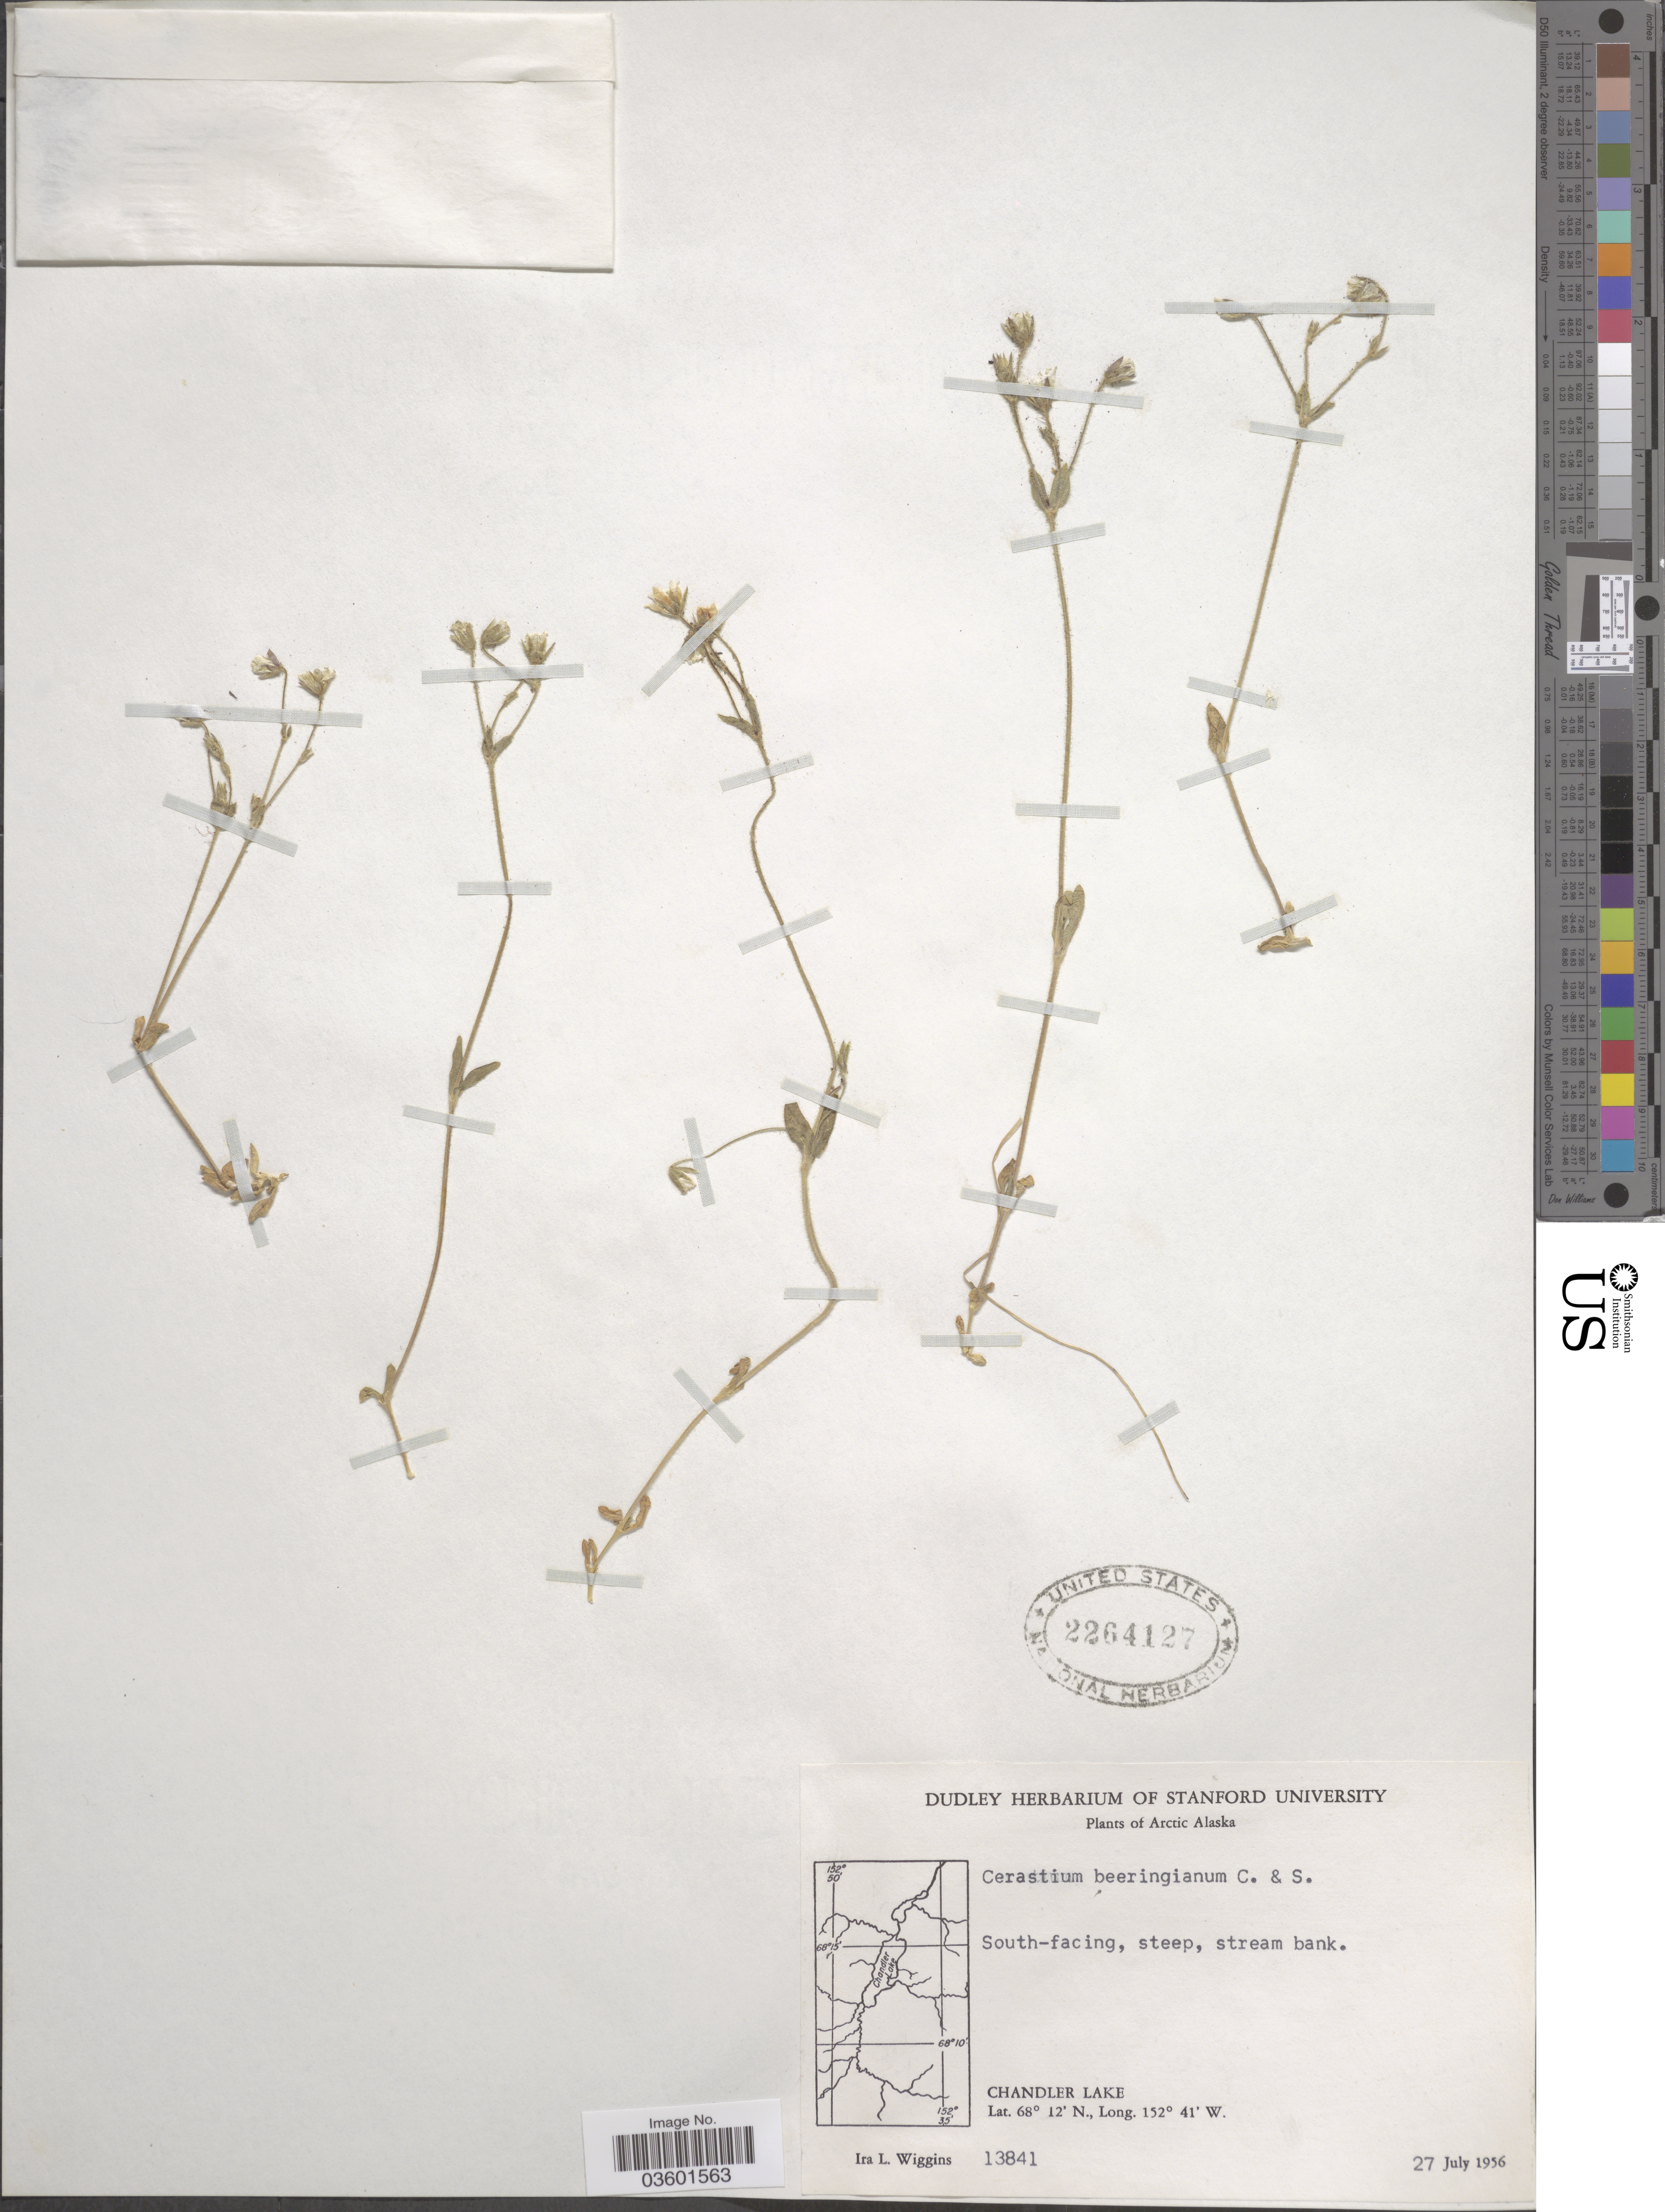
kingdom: Plantae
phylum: Tracheophyta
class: Magnoliopsida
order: Caryophyllales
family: Caryophyllaceae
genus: Cerastium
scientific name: Cerastium beeringianum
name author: Cham. & Schltdl.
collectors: I. L. Wiggins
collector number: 13841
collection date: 1956-07-27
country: United States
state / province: Alaska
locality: Arctic Alaska. Chandler Lake.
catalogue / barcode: US 2264127